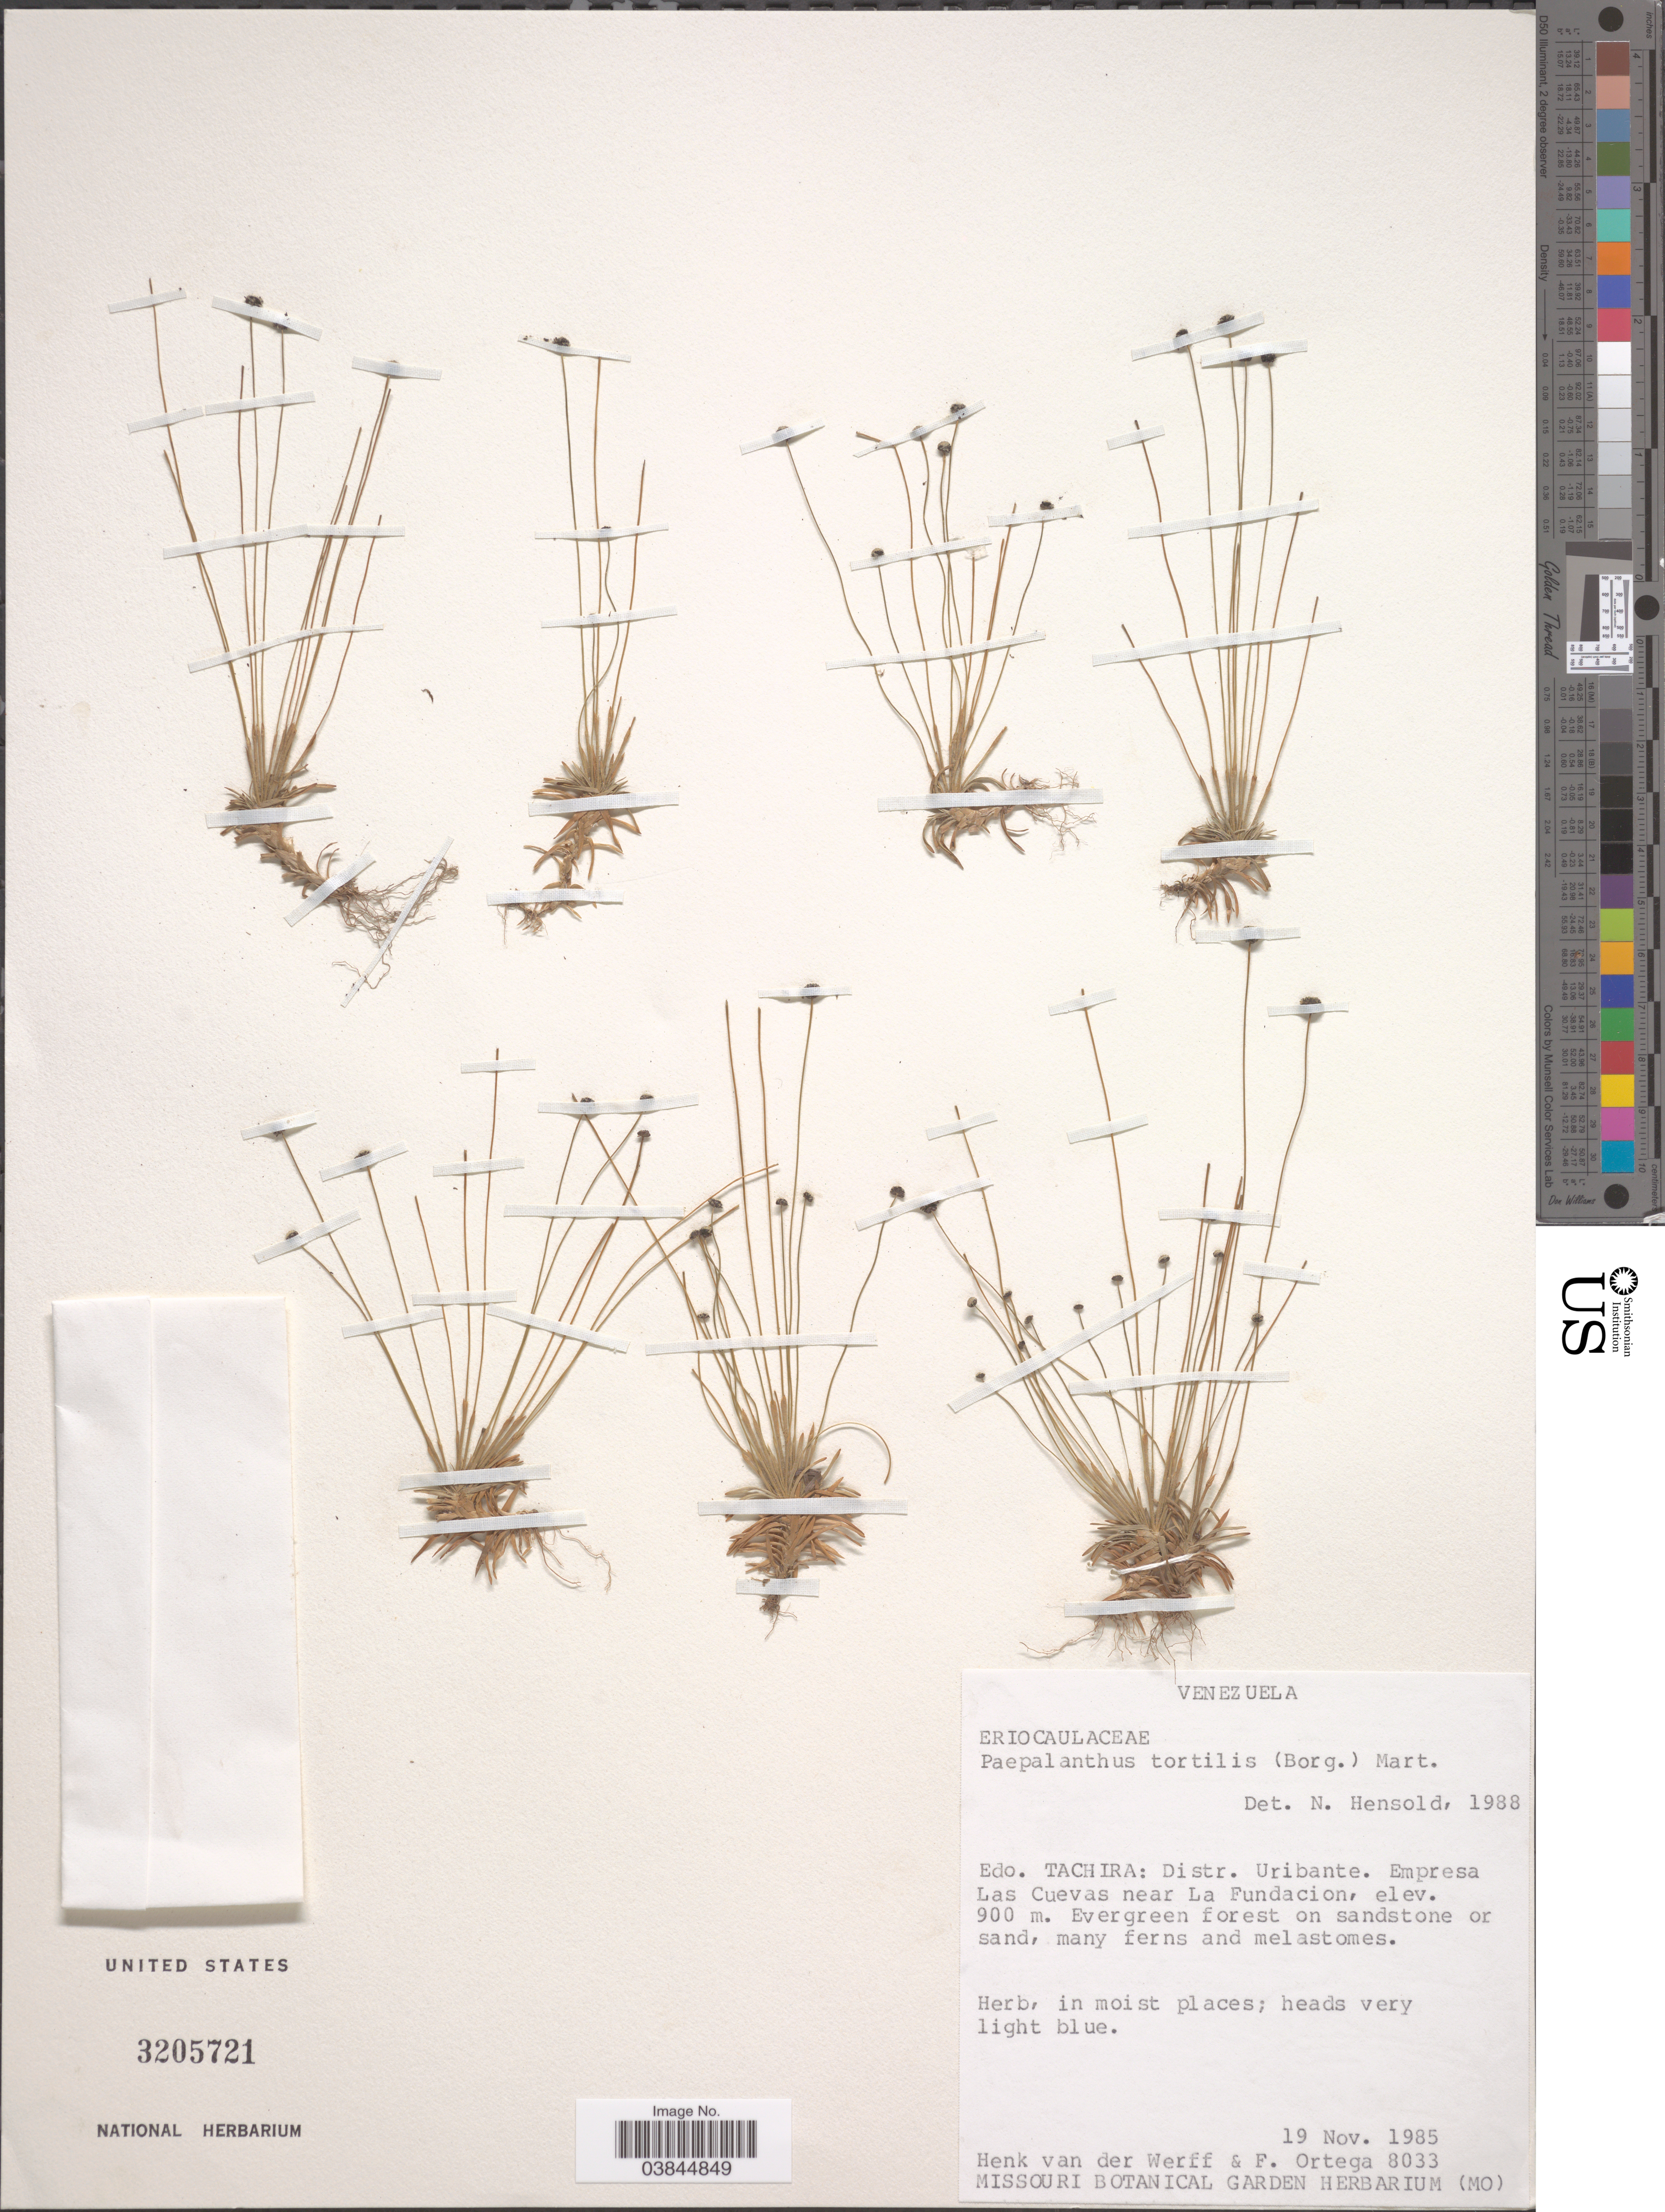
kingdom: Plantae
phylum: Tracheophyta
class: Liliopsida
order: Poales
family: Eriocaulaceae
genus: Paepalanthus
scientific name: Paepalanthus tortilis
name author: (Bong.) Koern.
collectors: H. van der Werff & F. J. Ortega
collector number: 8033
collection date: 1985-11-19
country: Venezuela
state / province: Tachira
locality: Distr. Uribante. Empresa Las Cuevas near La Fundacion.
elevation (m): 900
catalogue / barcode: US 3205721